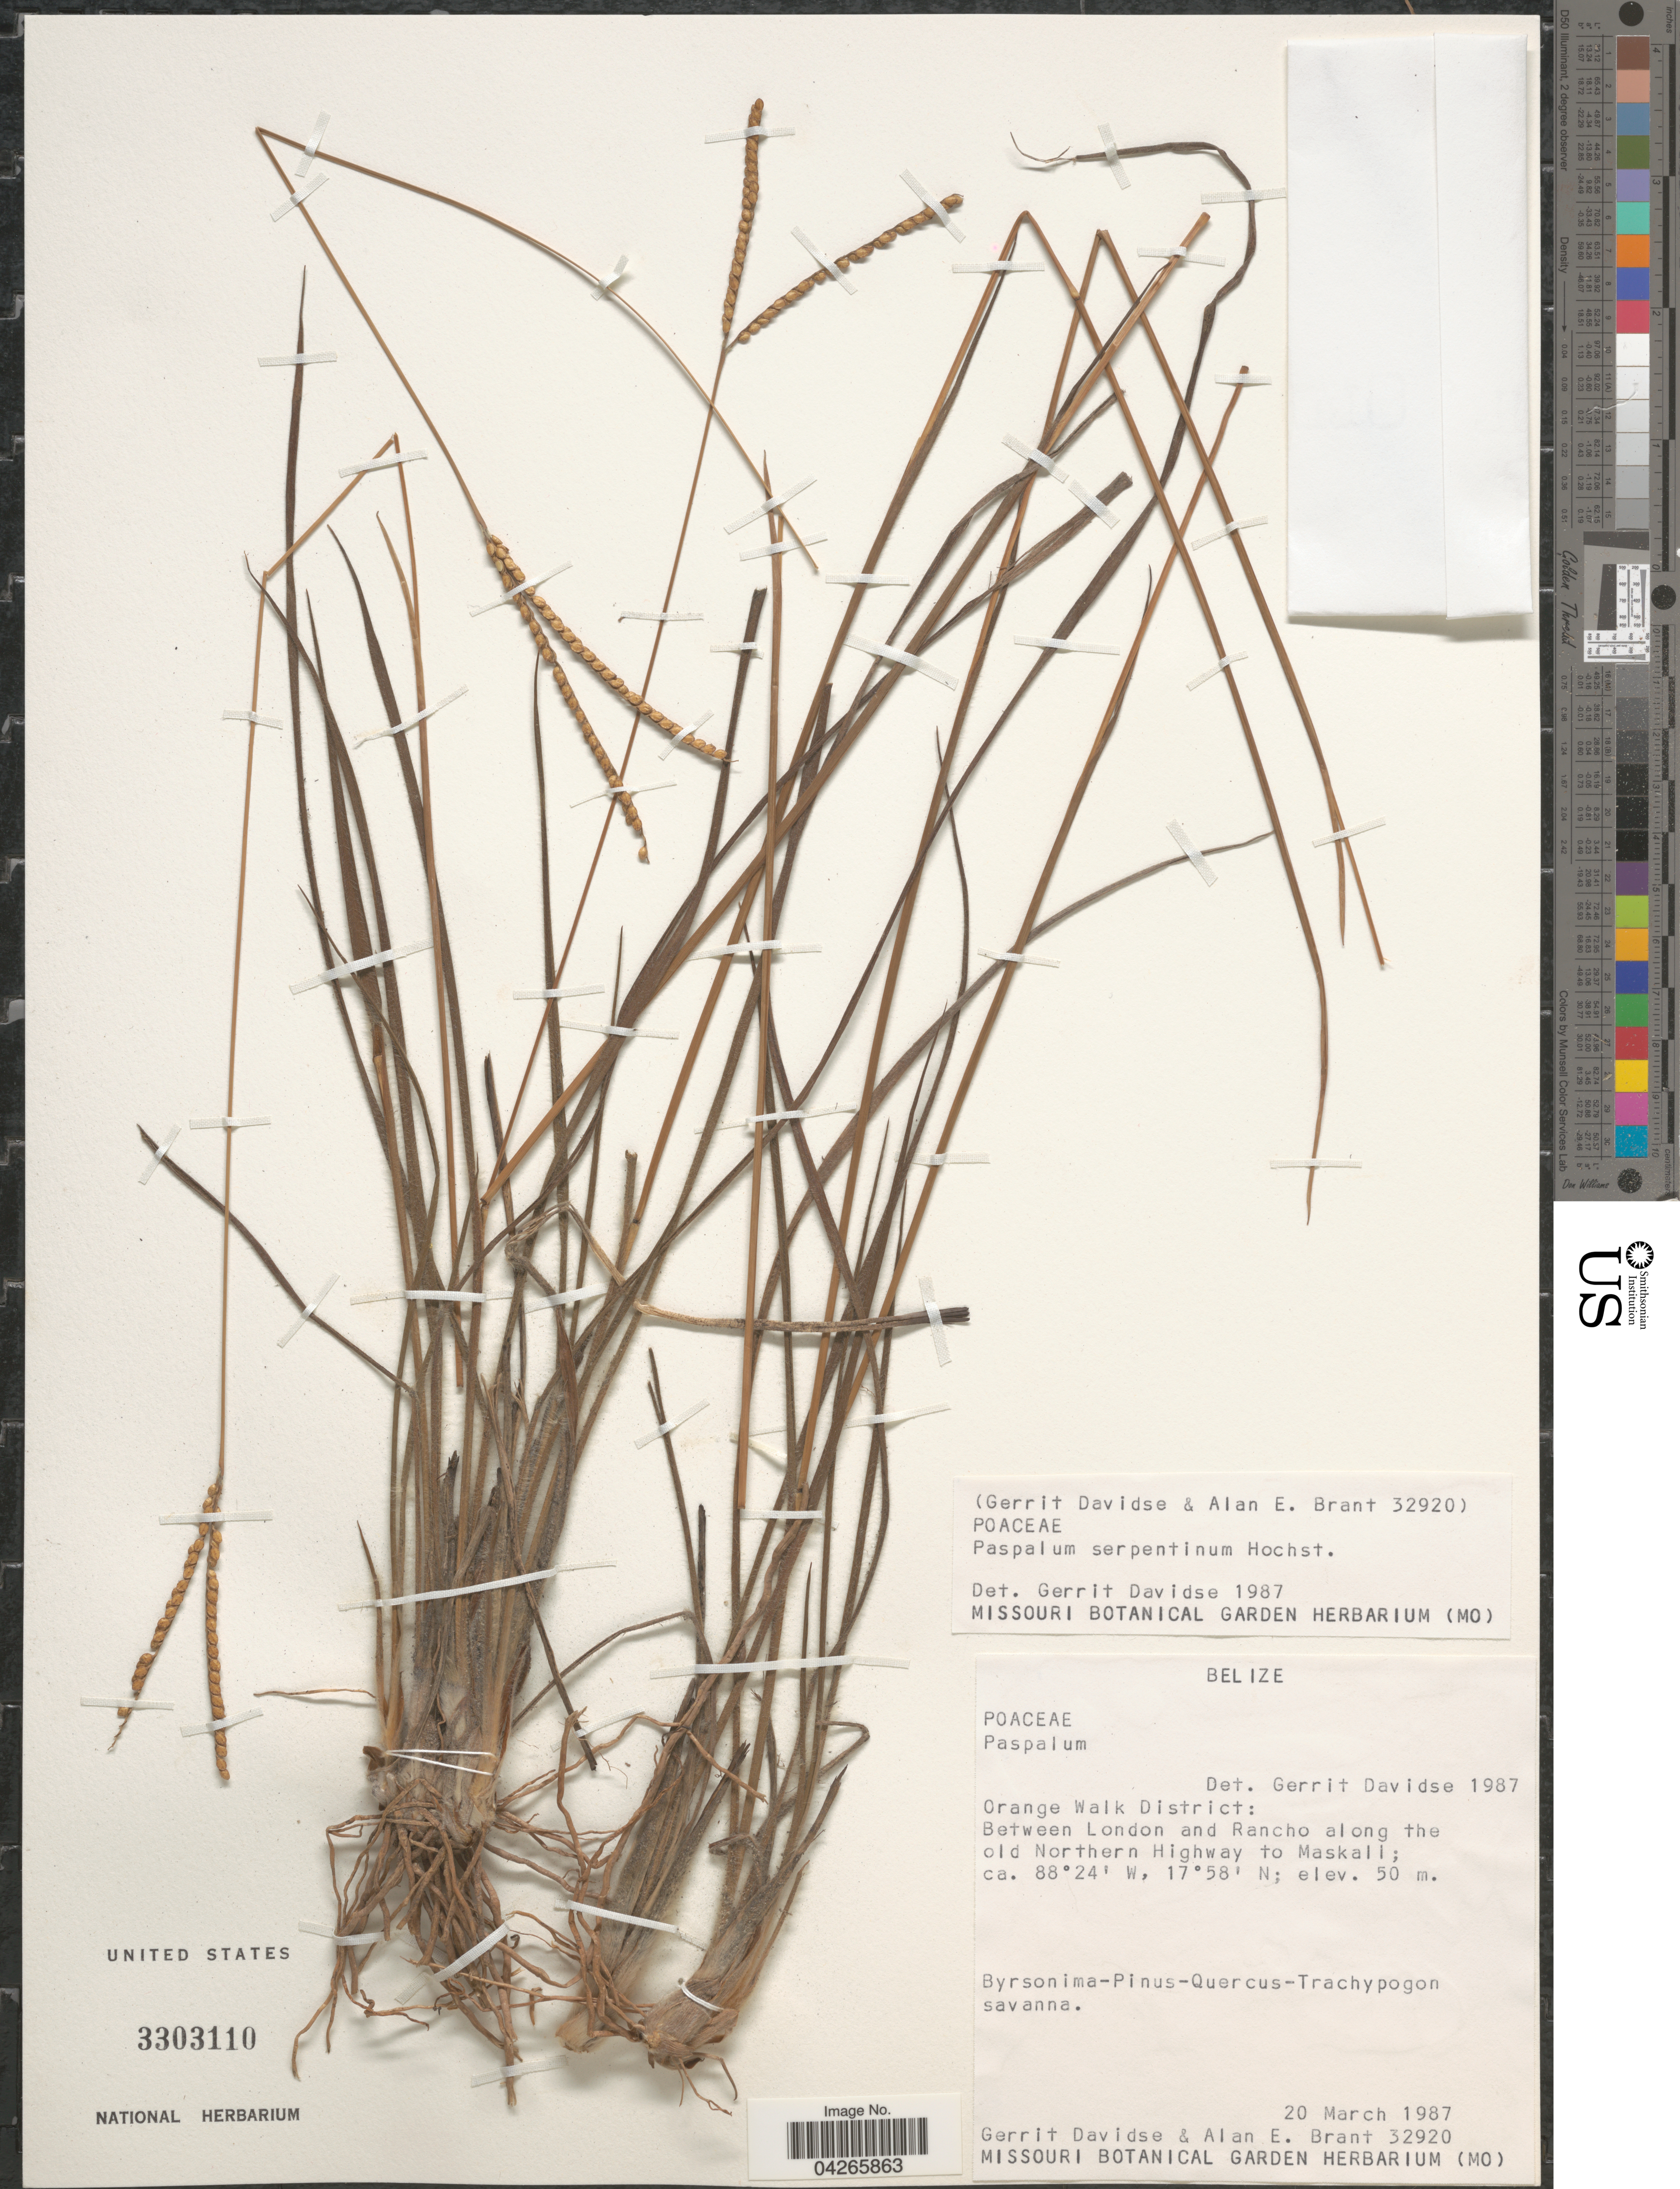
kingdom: Plantae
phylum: Tracheophyta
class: Liliopsida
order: Poales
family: Poaceae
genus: Paspalum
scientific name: Paspalum serpentinum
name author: Hochst. ex Steud.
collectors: G. Davidse & A. Brant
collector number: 32920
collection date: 1987-03-20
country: Belize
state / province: Orange Walk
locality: Orange Walk District: Between London and Rancho along the old Northern Highway to Maskell.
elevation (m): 50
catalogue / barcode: US 3303110